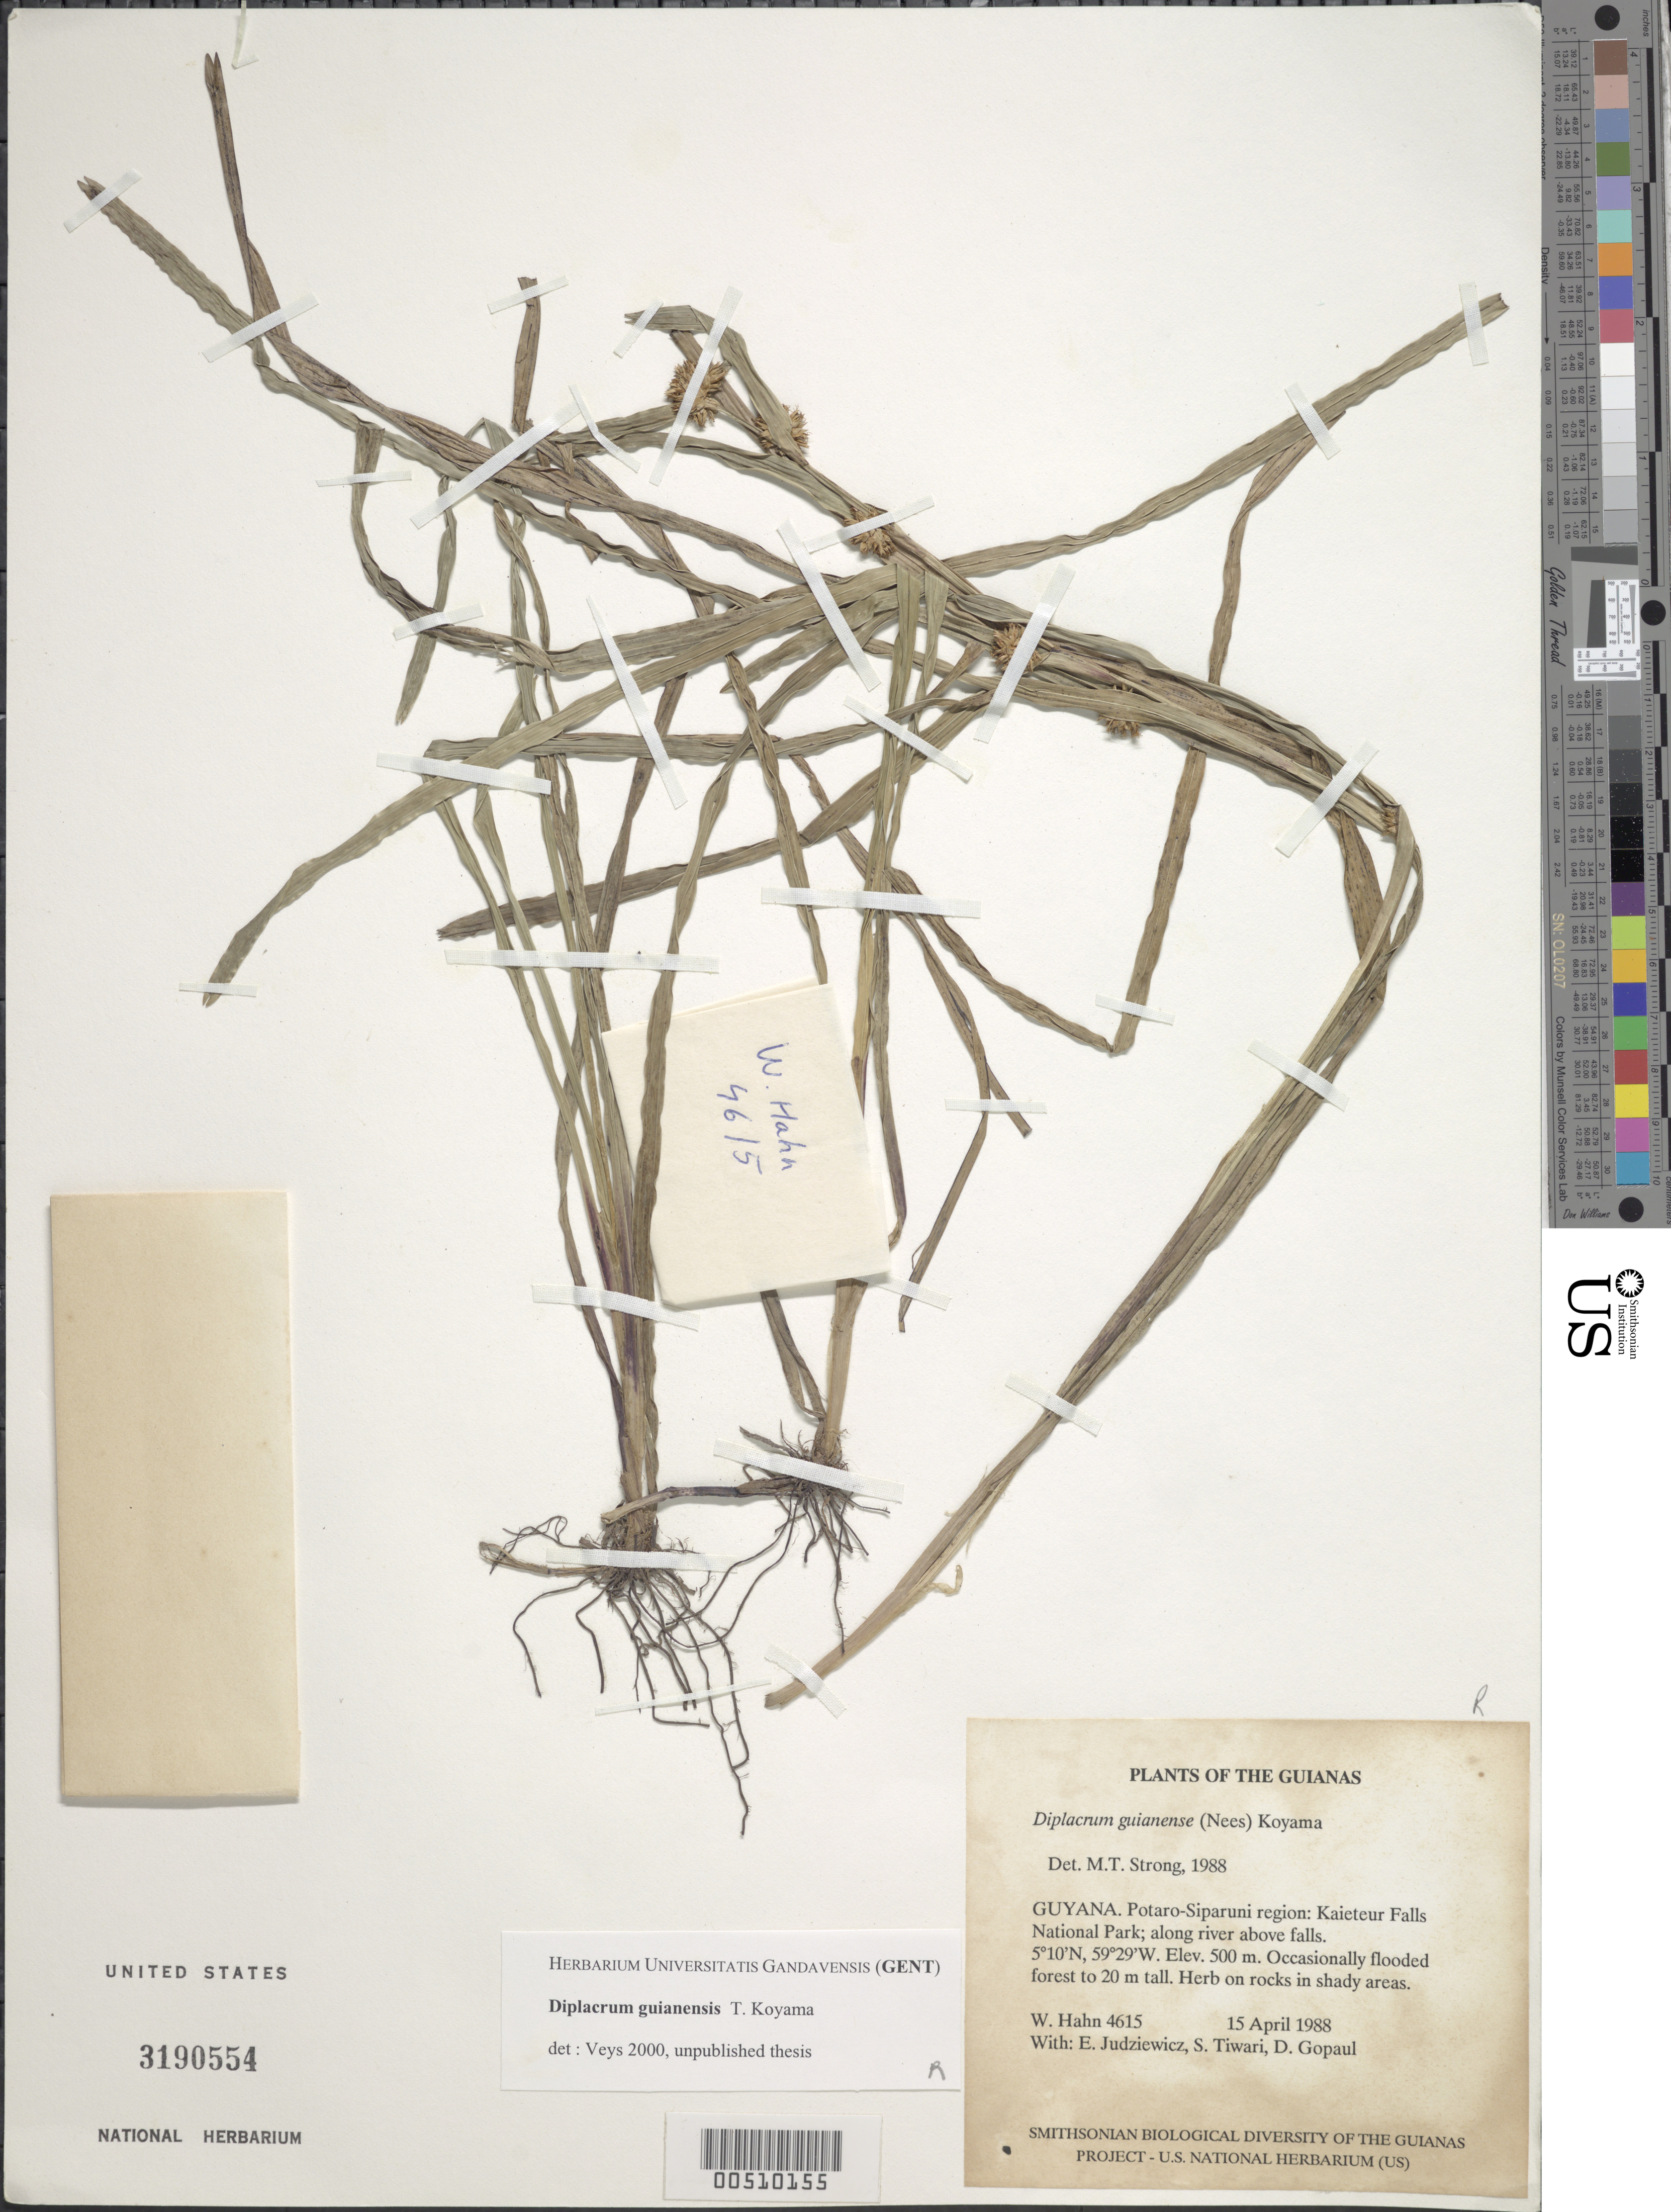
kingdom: Plantae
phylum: Tracheophyta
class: Liliopsida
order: Poales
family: Cyperaceae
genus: Diplacrum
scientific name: Diplacrum guianense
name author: (Nees) T. Koyama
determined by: Strong, M. T., (US), Smithsonian Institution - National Museum of Natural History (UNITED STATES)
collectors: W. Hahn, E. J. Judziewicz, S. Tiwari & D. Gopaul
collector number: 4615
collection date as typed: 15 Apr 1988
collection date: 1988-04-15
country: Guyana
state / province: Potaro-Siparuni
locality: Kaieteur Falls National Park.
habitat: Occasionally flooded forest to 20 m tall; along river above falls on rocks in shady areas.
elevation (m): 500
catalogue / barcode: US 3190554